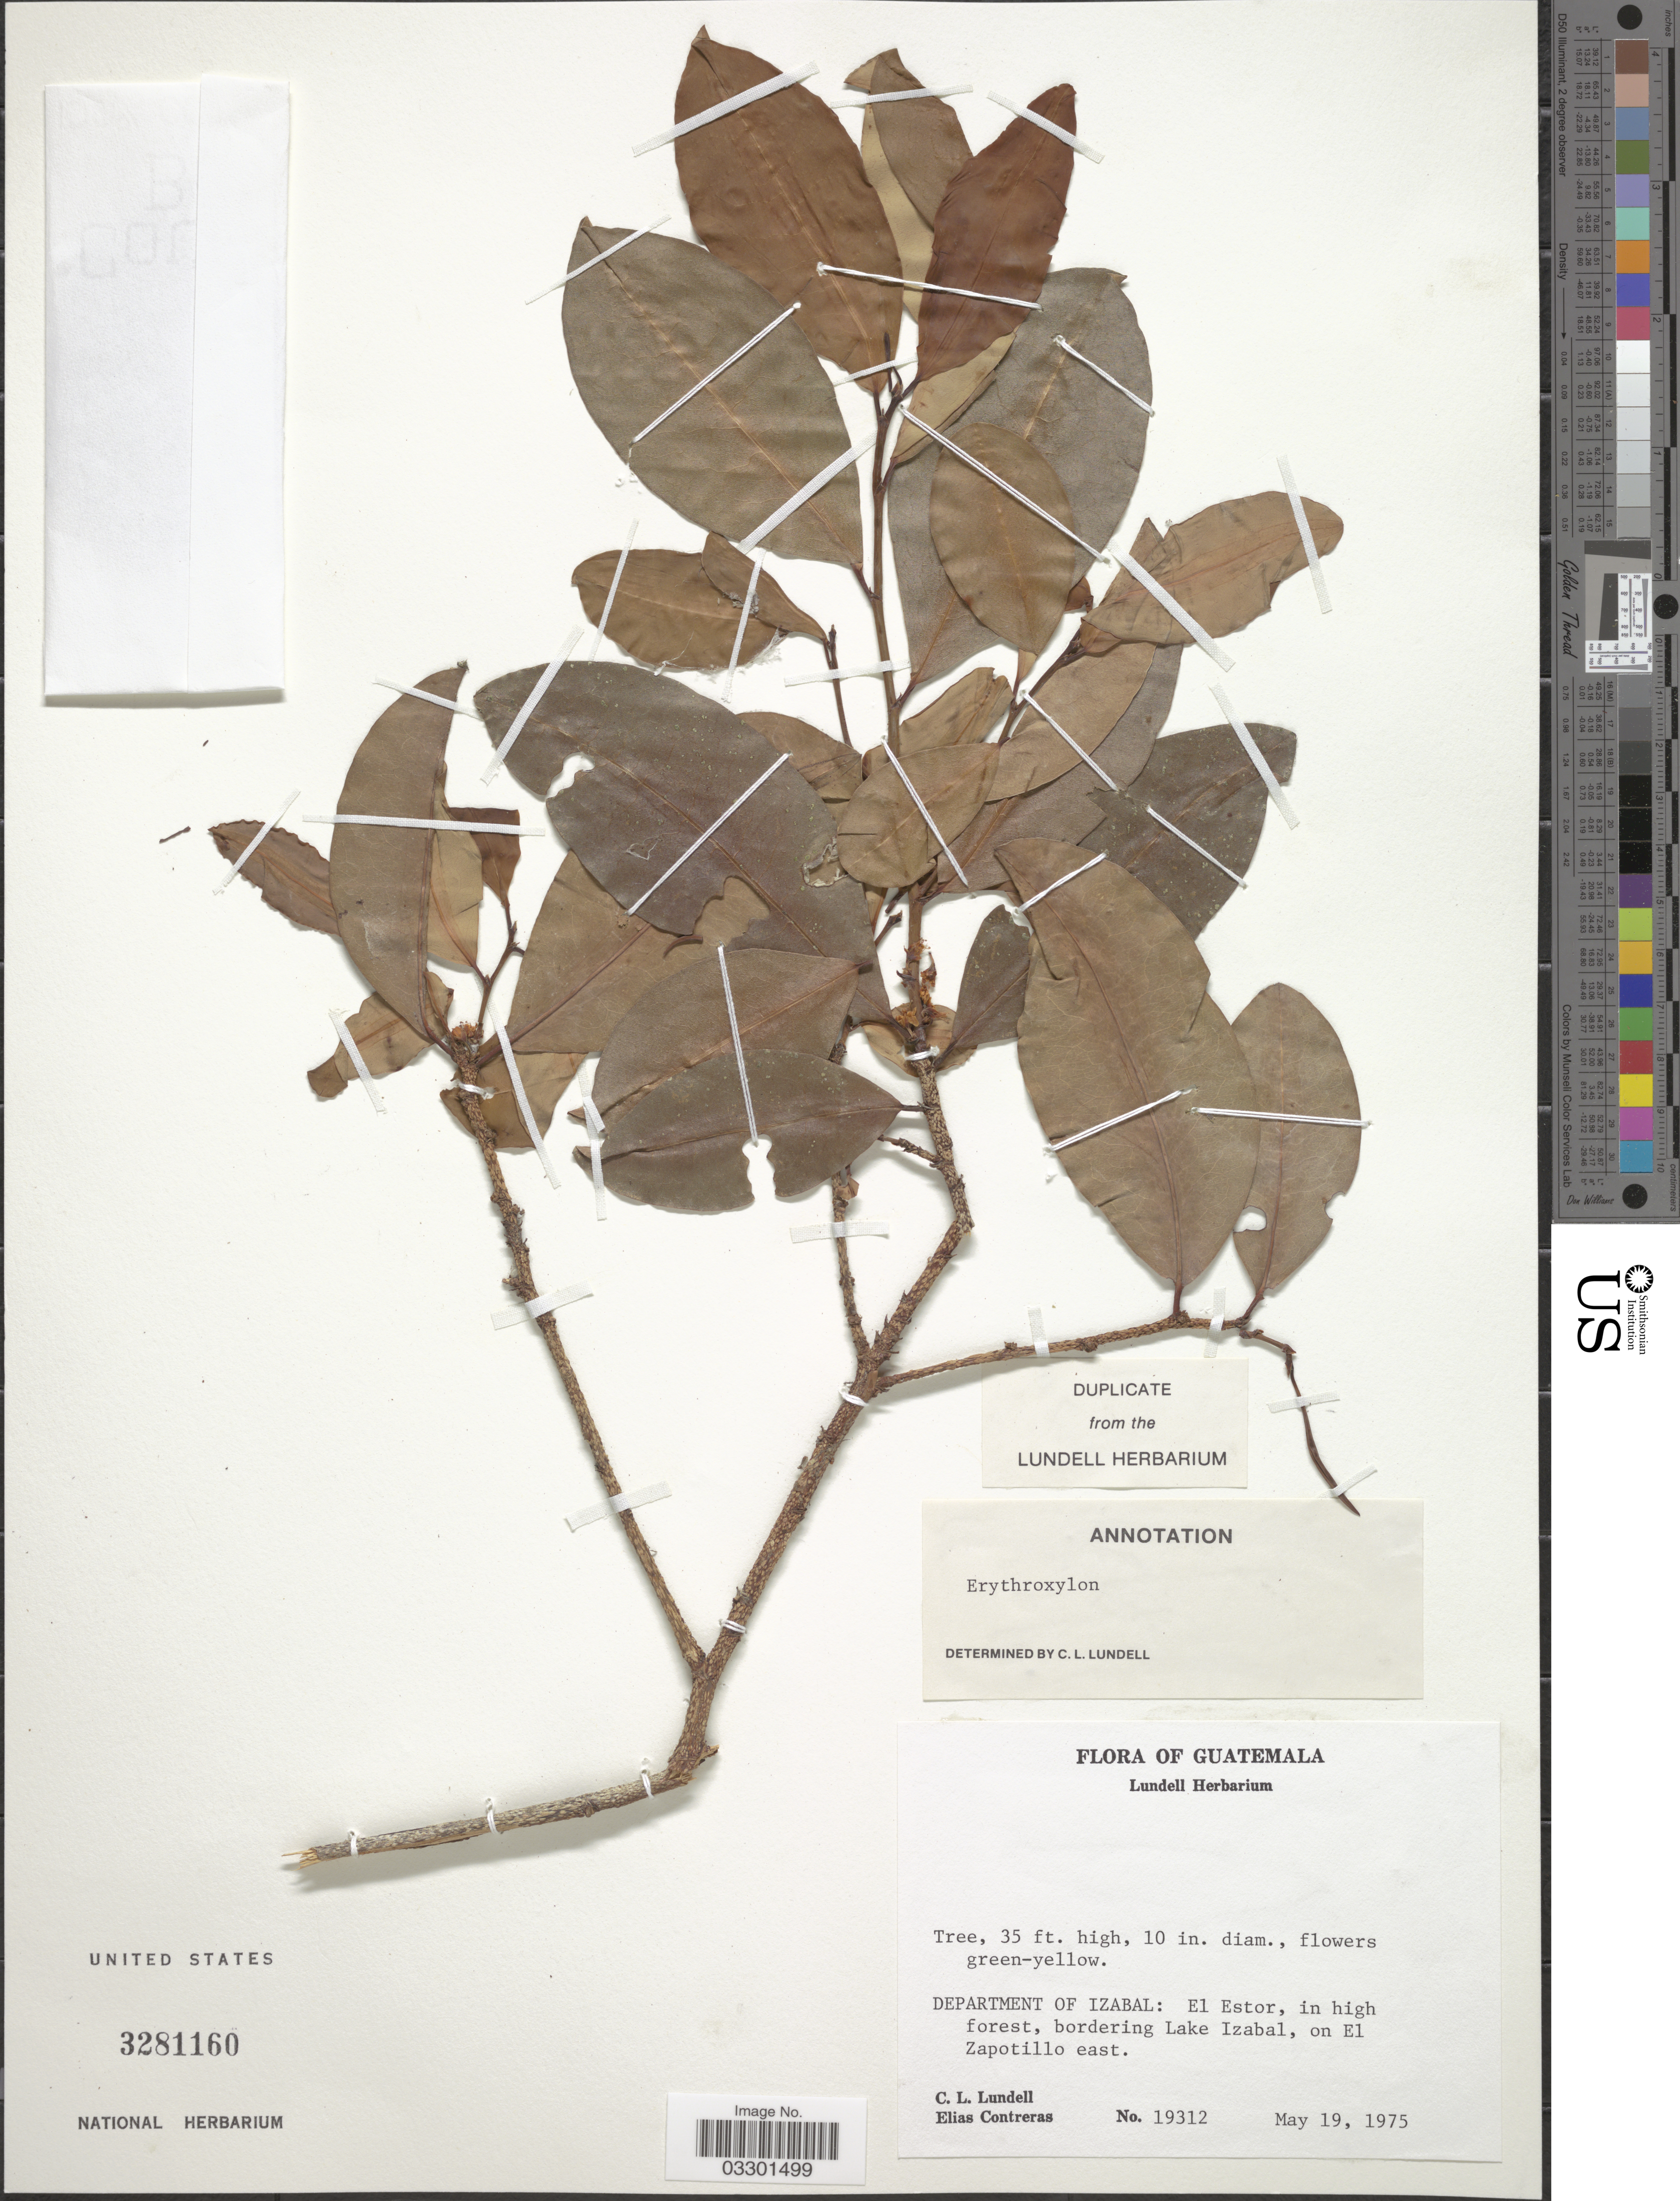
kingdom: Plantae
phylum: Tracheophyta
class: Magnoliopsida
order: Malpighiales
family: Erythroxylaceae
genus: Erythroxylum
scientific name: Erythroxylum sp.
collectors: C. L. Lundell & E. Contreras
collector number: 19312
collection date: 1975-05-19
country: Guatemala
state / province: Izabal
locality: Department of Izabal: El Estor, in high forest, bordering Lake Izabal, on El Zapotillo east.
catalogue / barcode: US 3281160